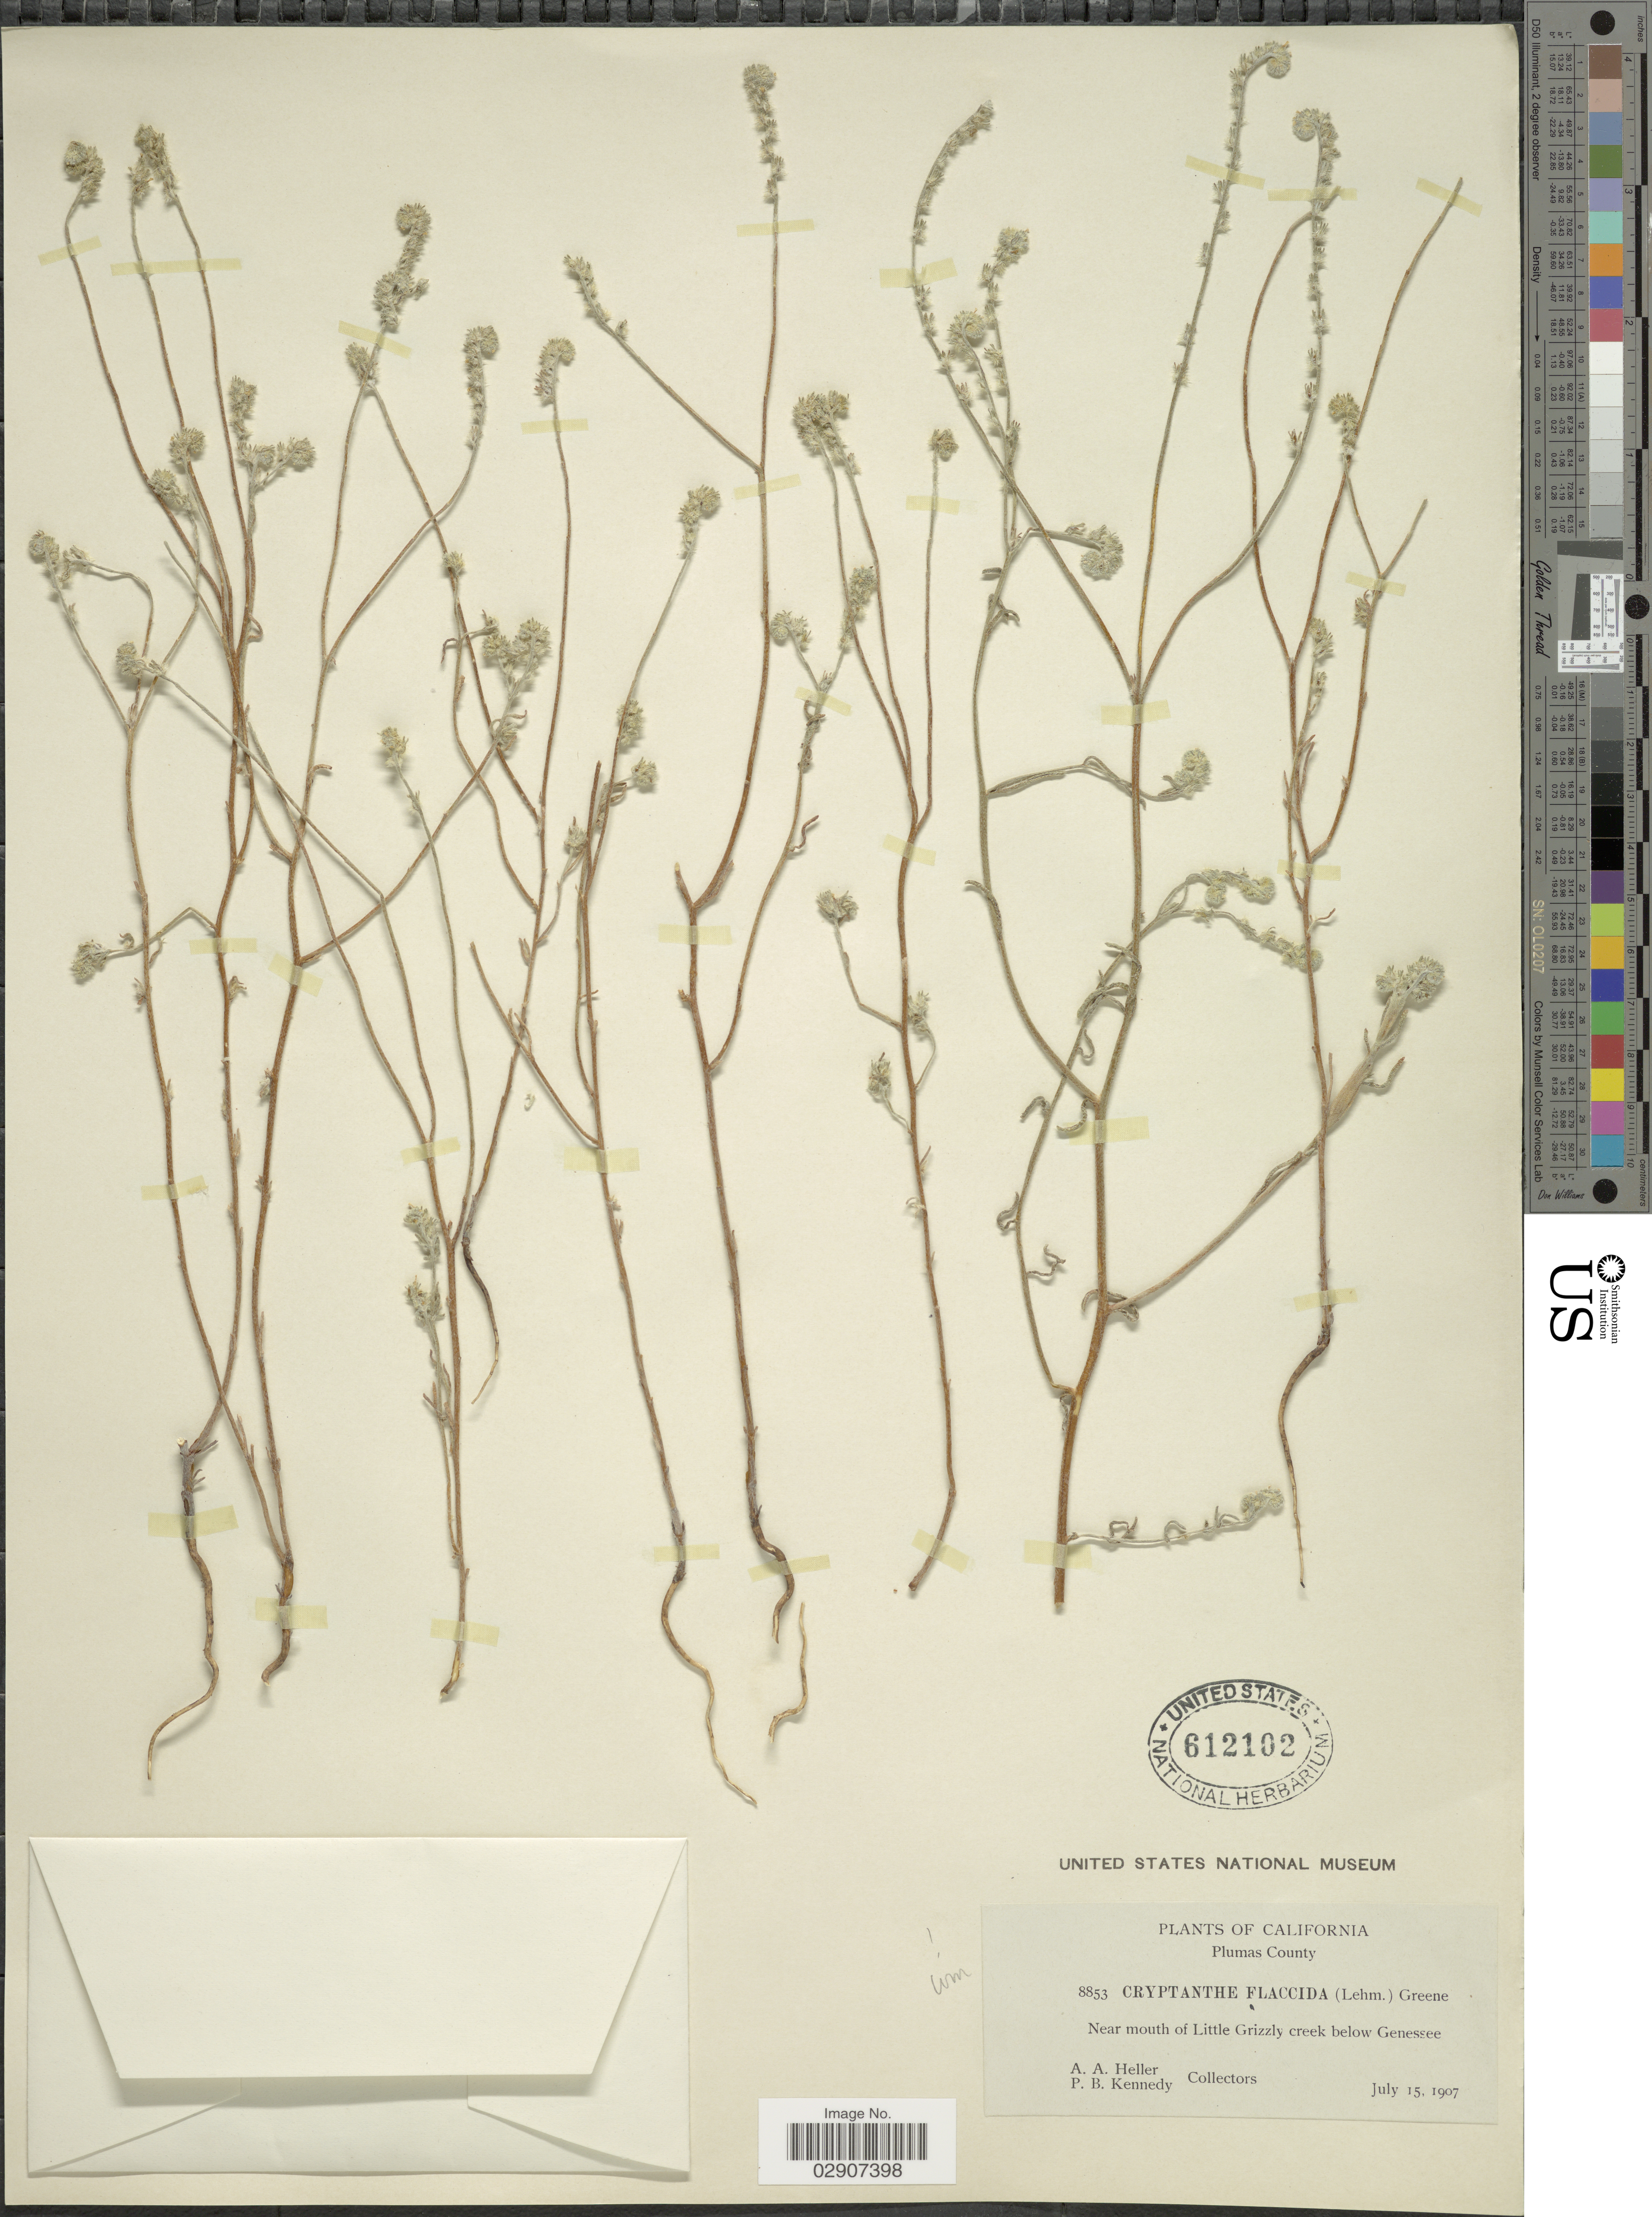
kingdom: Plantae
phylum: Tracheophyta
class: Magnoliopsida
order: Boraginales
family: Boraginaceae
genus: Cryptantha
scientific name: Cryptantha flaccida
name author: (Douglas ex Lehm.) Greene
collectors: A. A. Heller & P. B. Kennedy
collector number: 8853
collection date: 1907-07-15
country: United States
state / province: California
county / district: Plumas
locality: Plumas County, Near mouth of Little Grizzly creek below Genessee.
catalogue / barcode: US 612102